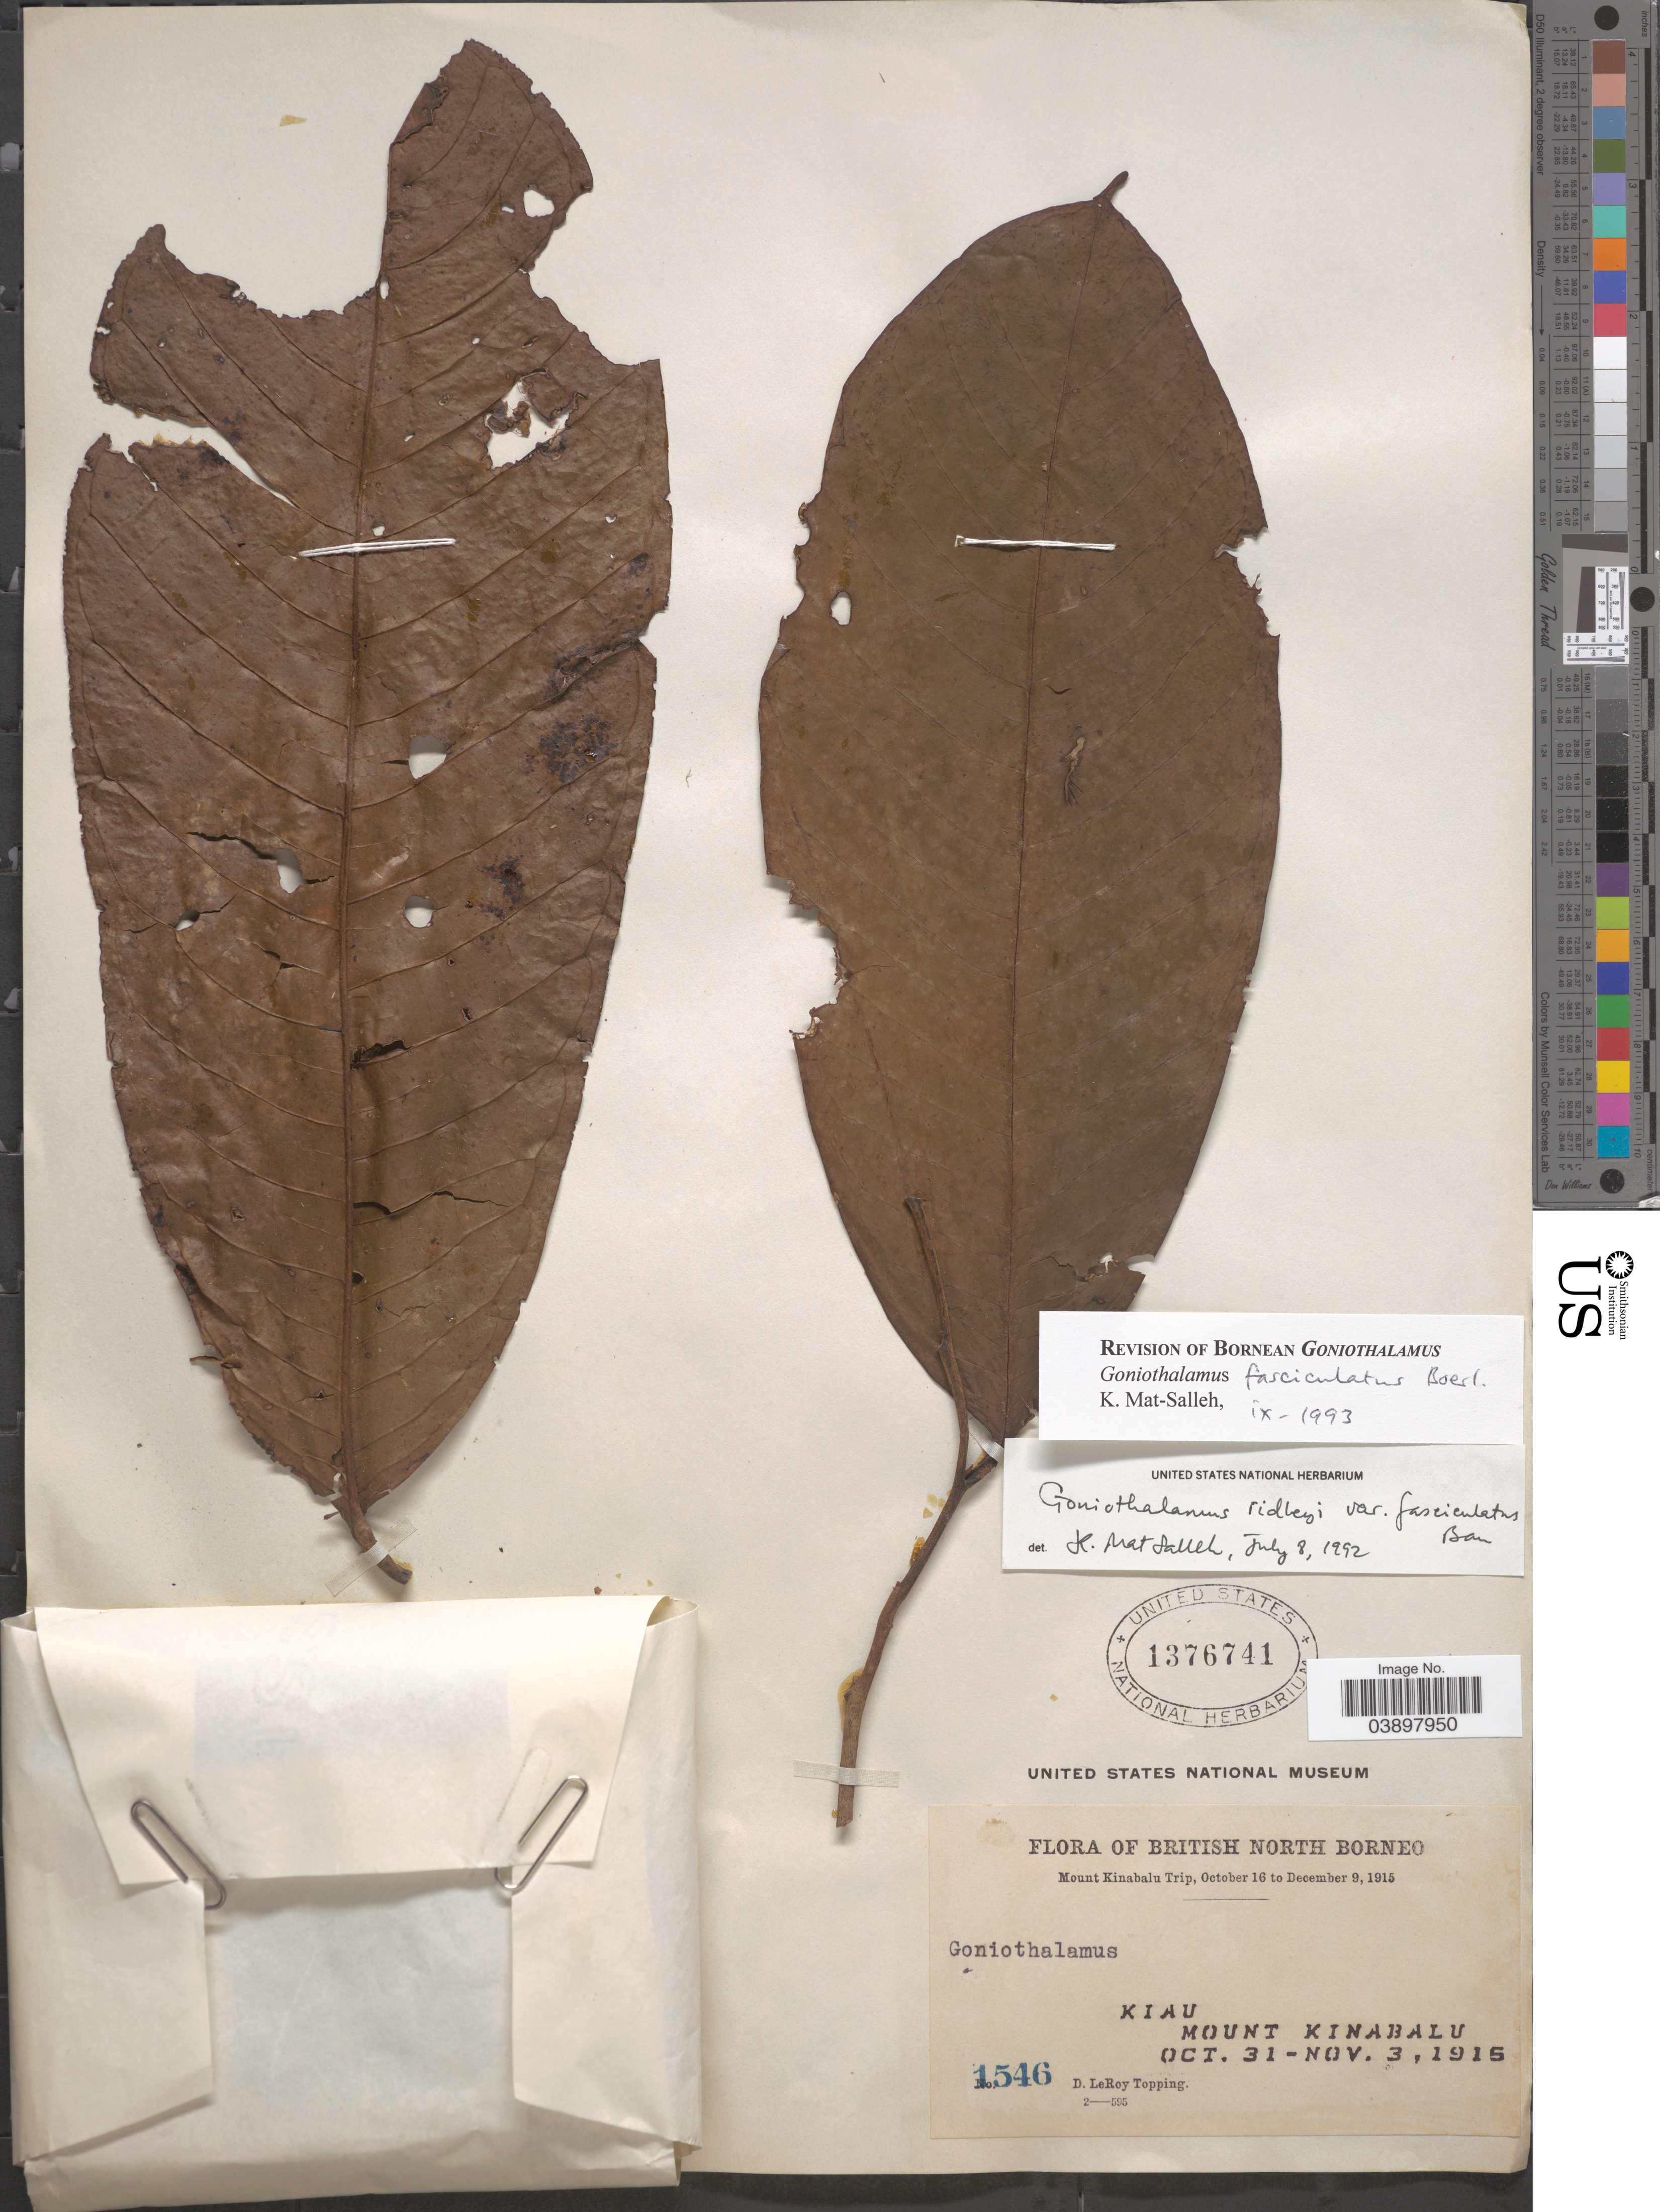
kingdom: Plantae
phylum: Tracheophyta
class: Magnoliopsida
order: Magnoliales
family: Annonaceae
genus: Goniothalamus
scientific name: Goniothalamus fasciculatus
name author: Boerl.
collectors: D. L. Topping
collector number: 1546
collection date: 1915-10-31/1915-11-03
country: Malaysia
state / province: Sabah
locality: British North Borneo. Kiau. Mount Kinabalu.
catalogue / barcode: US 1376741